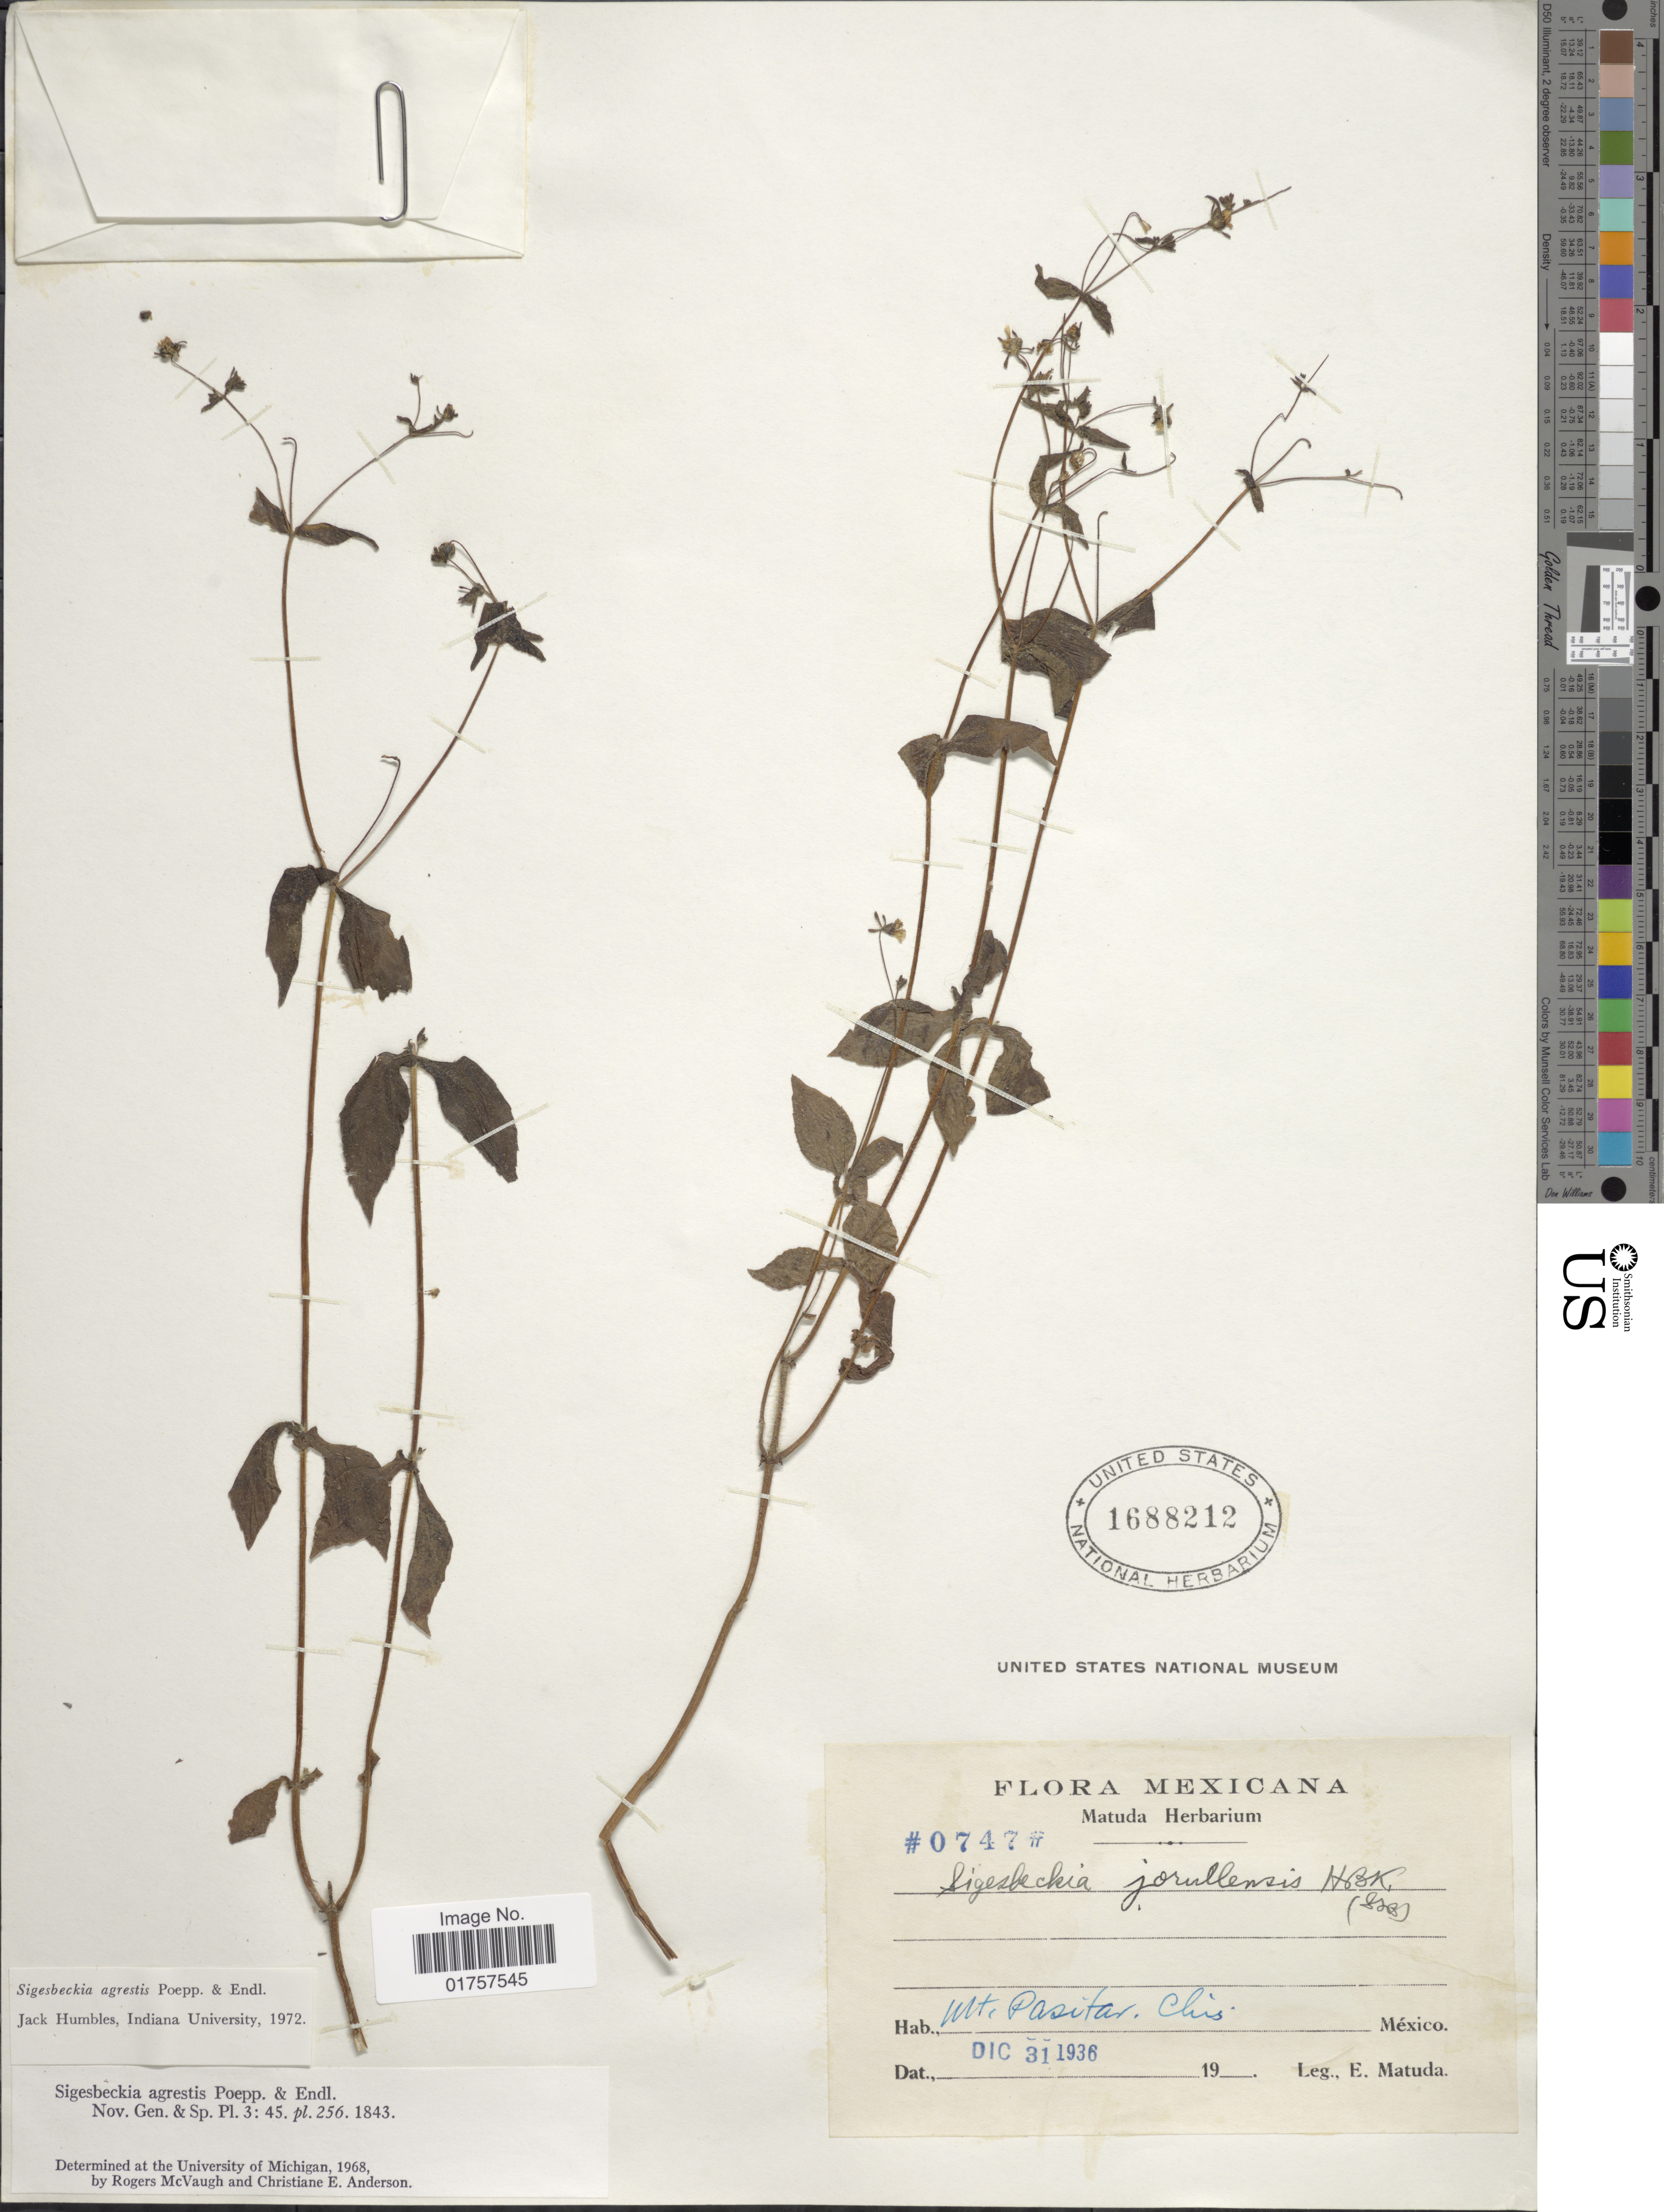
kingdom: Plantae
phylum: Tracheophyta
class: Magnoliopsida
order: Asterales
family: Asteraceae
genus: Sigesbeckia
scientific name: Sigesbeckia agrestis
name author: Poepp.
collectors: E. Matuda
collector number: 0747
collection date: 1936-12-31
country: Mexico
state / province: Chiapas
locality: Mt. Pasital Chis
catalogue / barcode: US 1688212